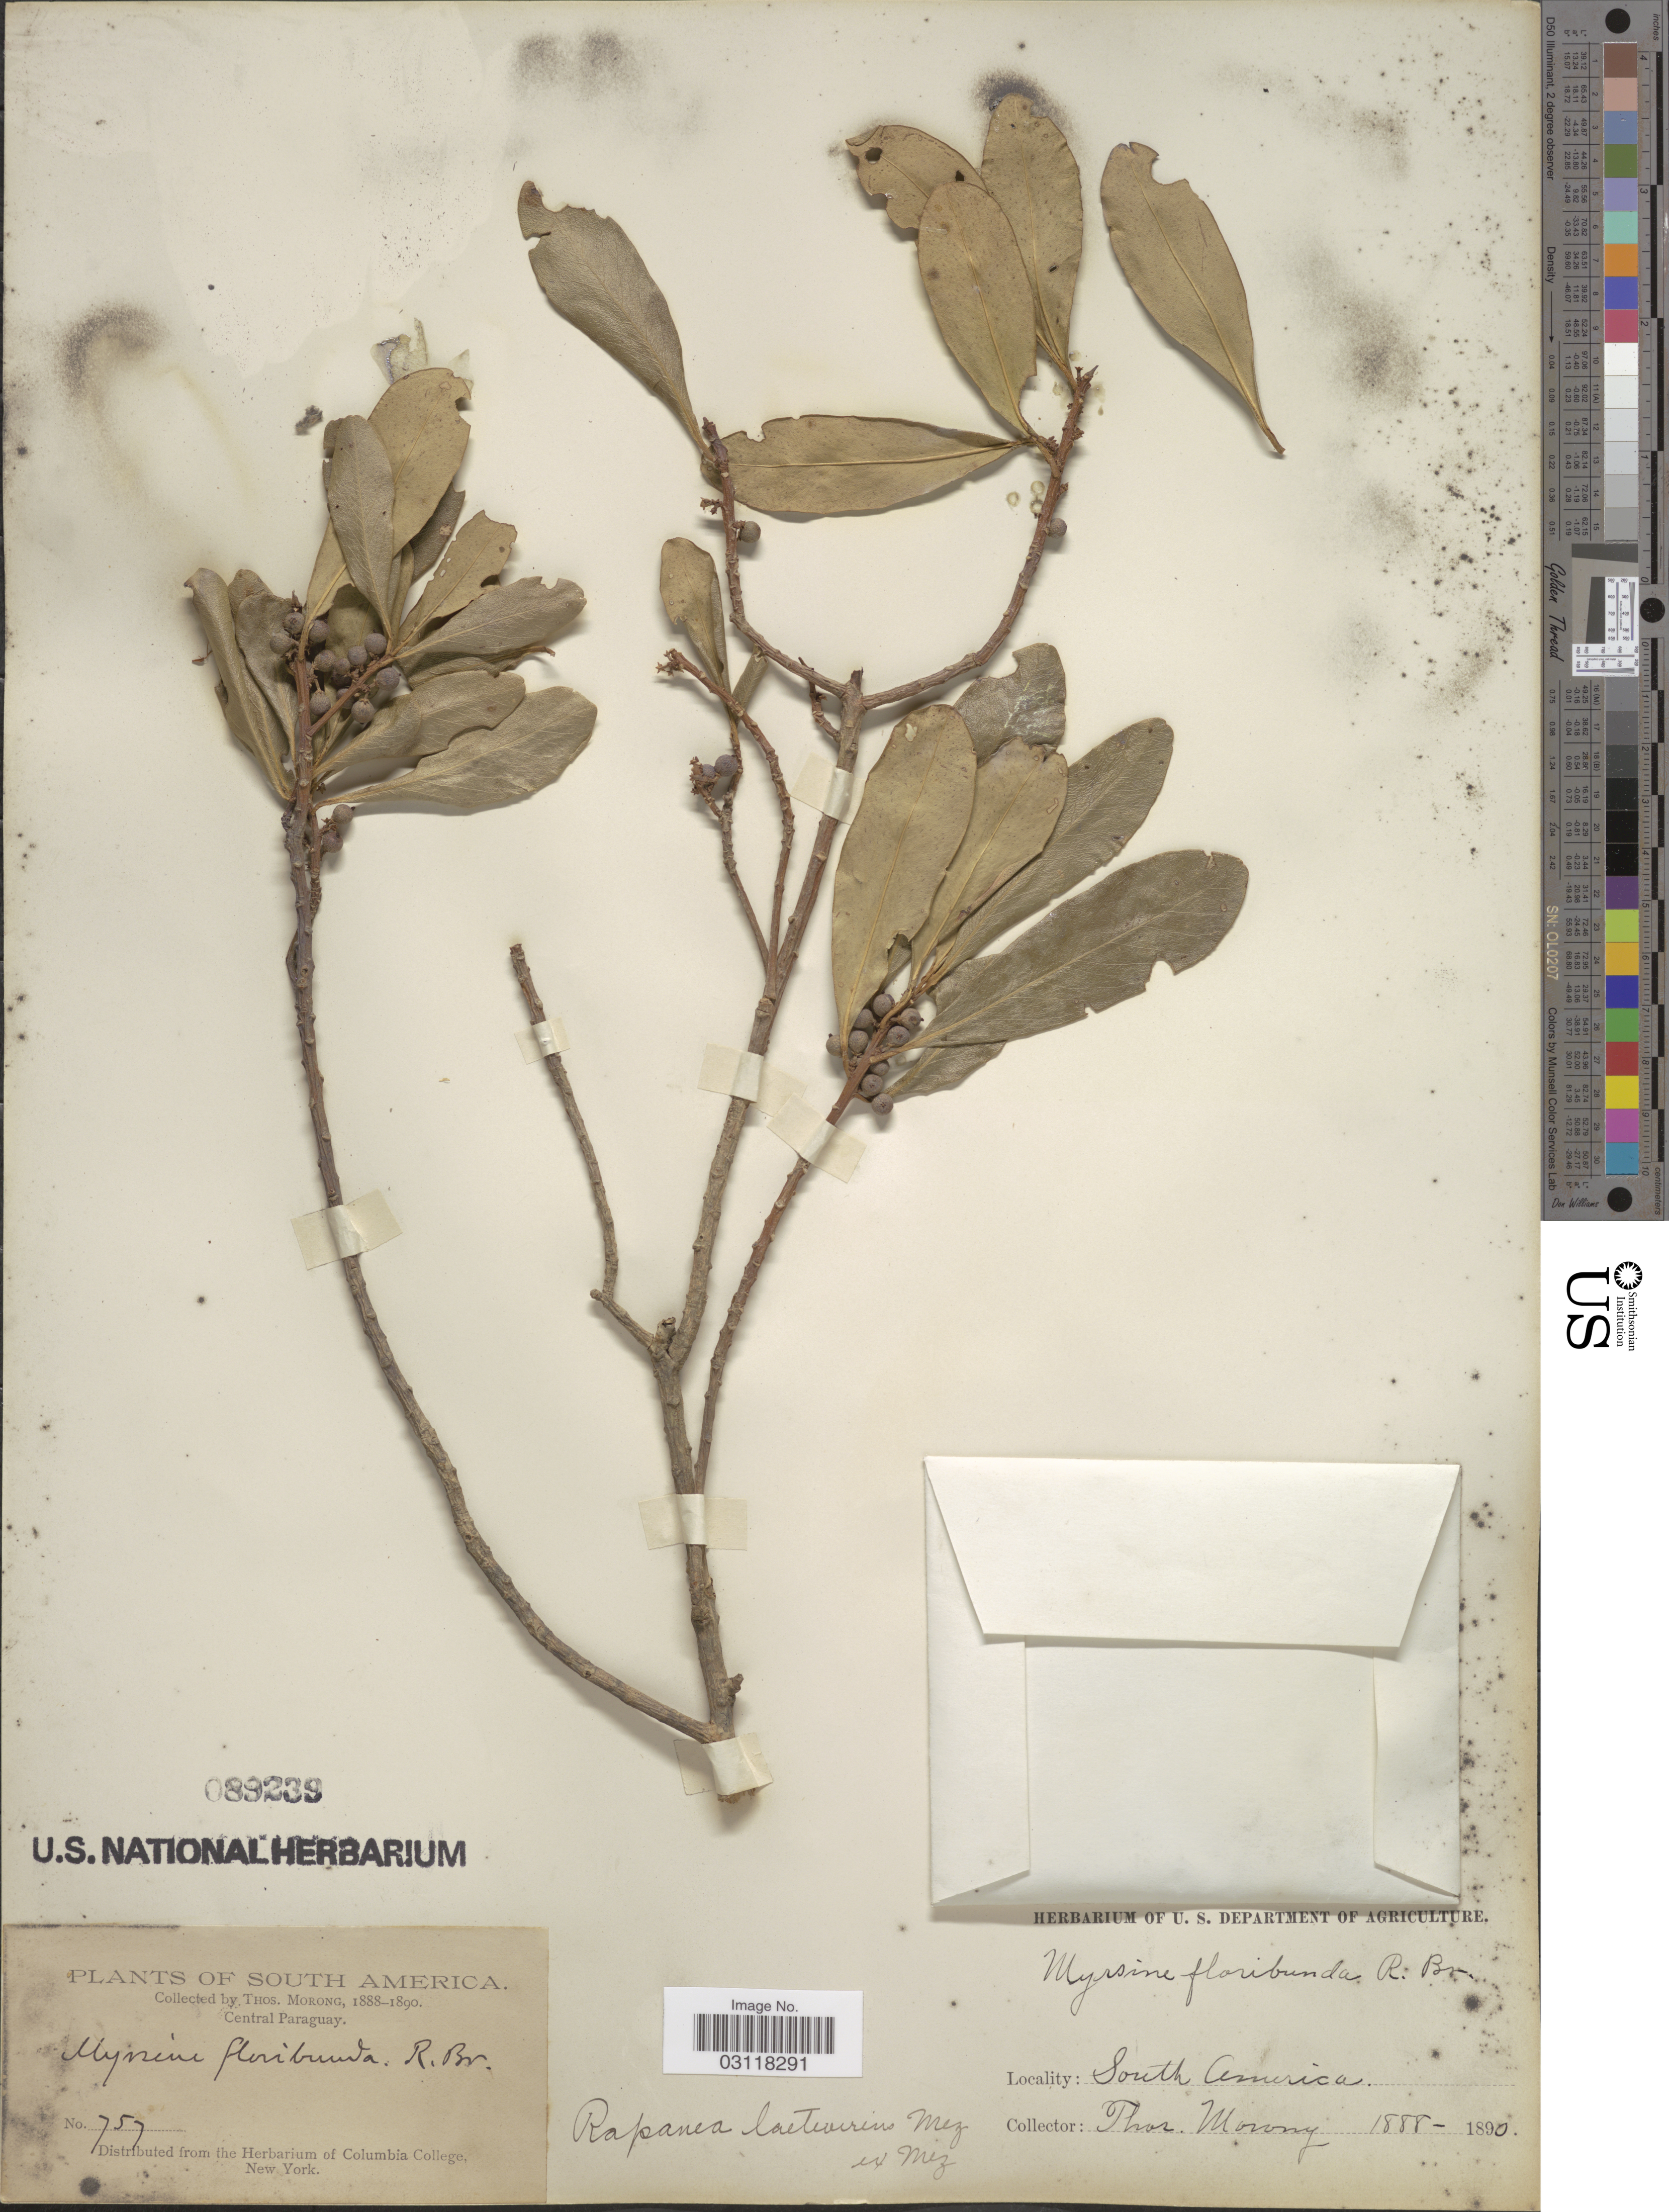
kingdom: Plantae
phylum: Tracheophyta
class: Magnoliopsida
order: Ericales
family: Primulaceae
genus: Rapanea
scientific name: Rapanea laetevirens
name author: Mez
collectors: ex herb. T. Morong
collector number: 757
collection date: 1888/1890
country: Paraguay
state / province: Central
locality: Central Paraguay. South America.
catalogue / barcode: US 89239